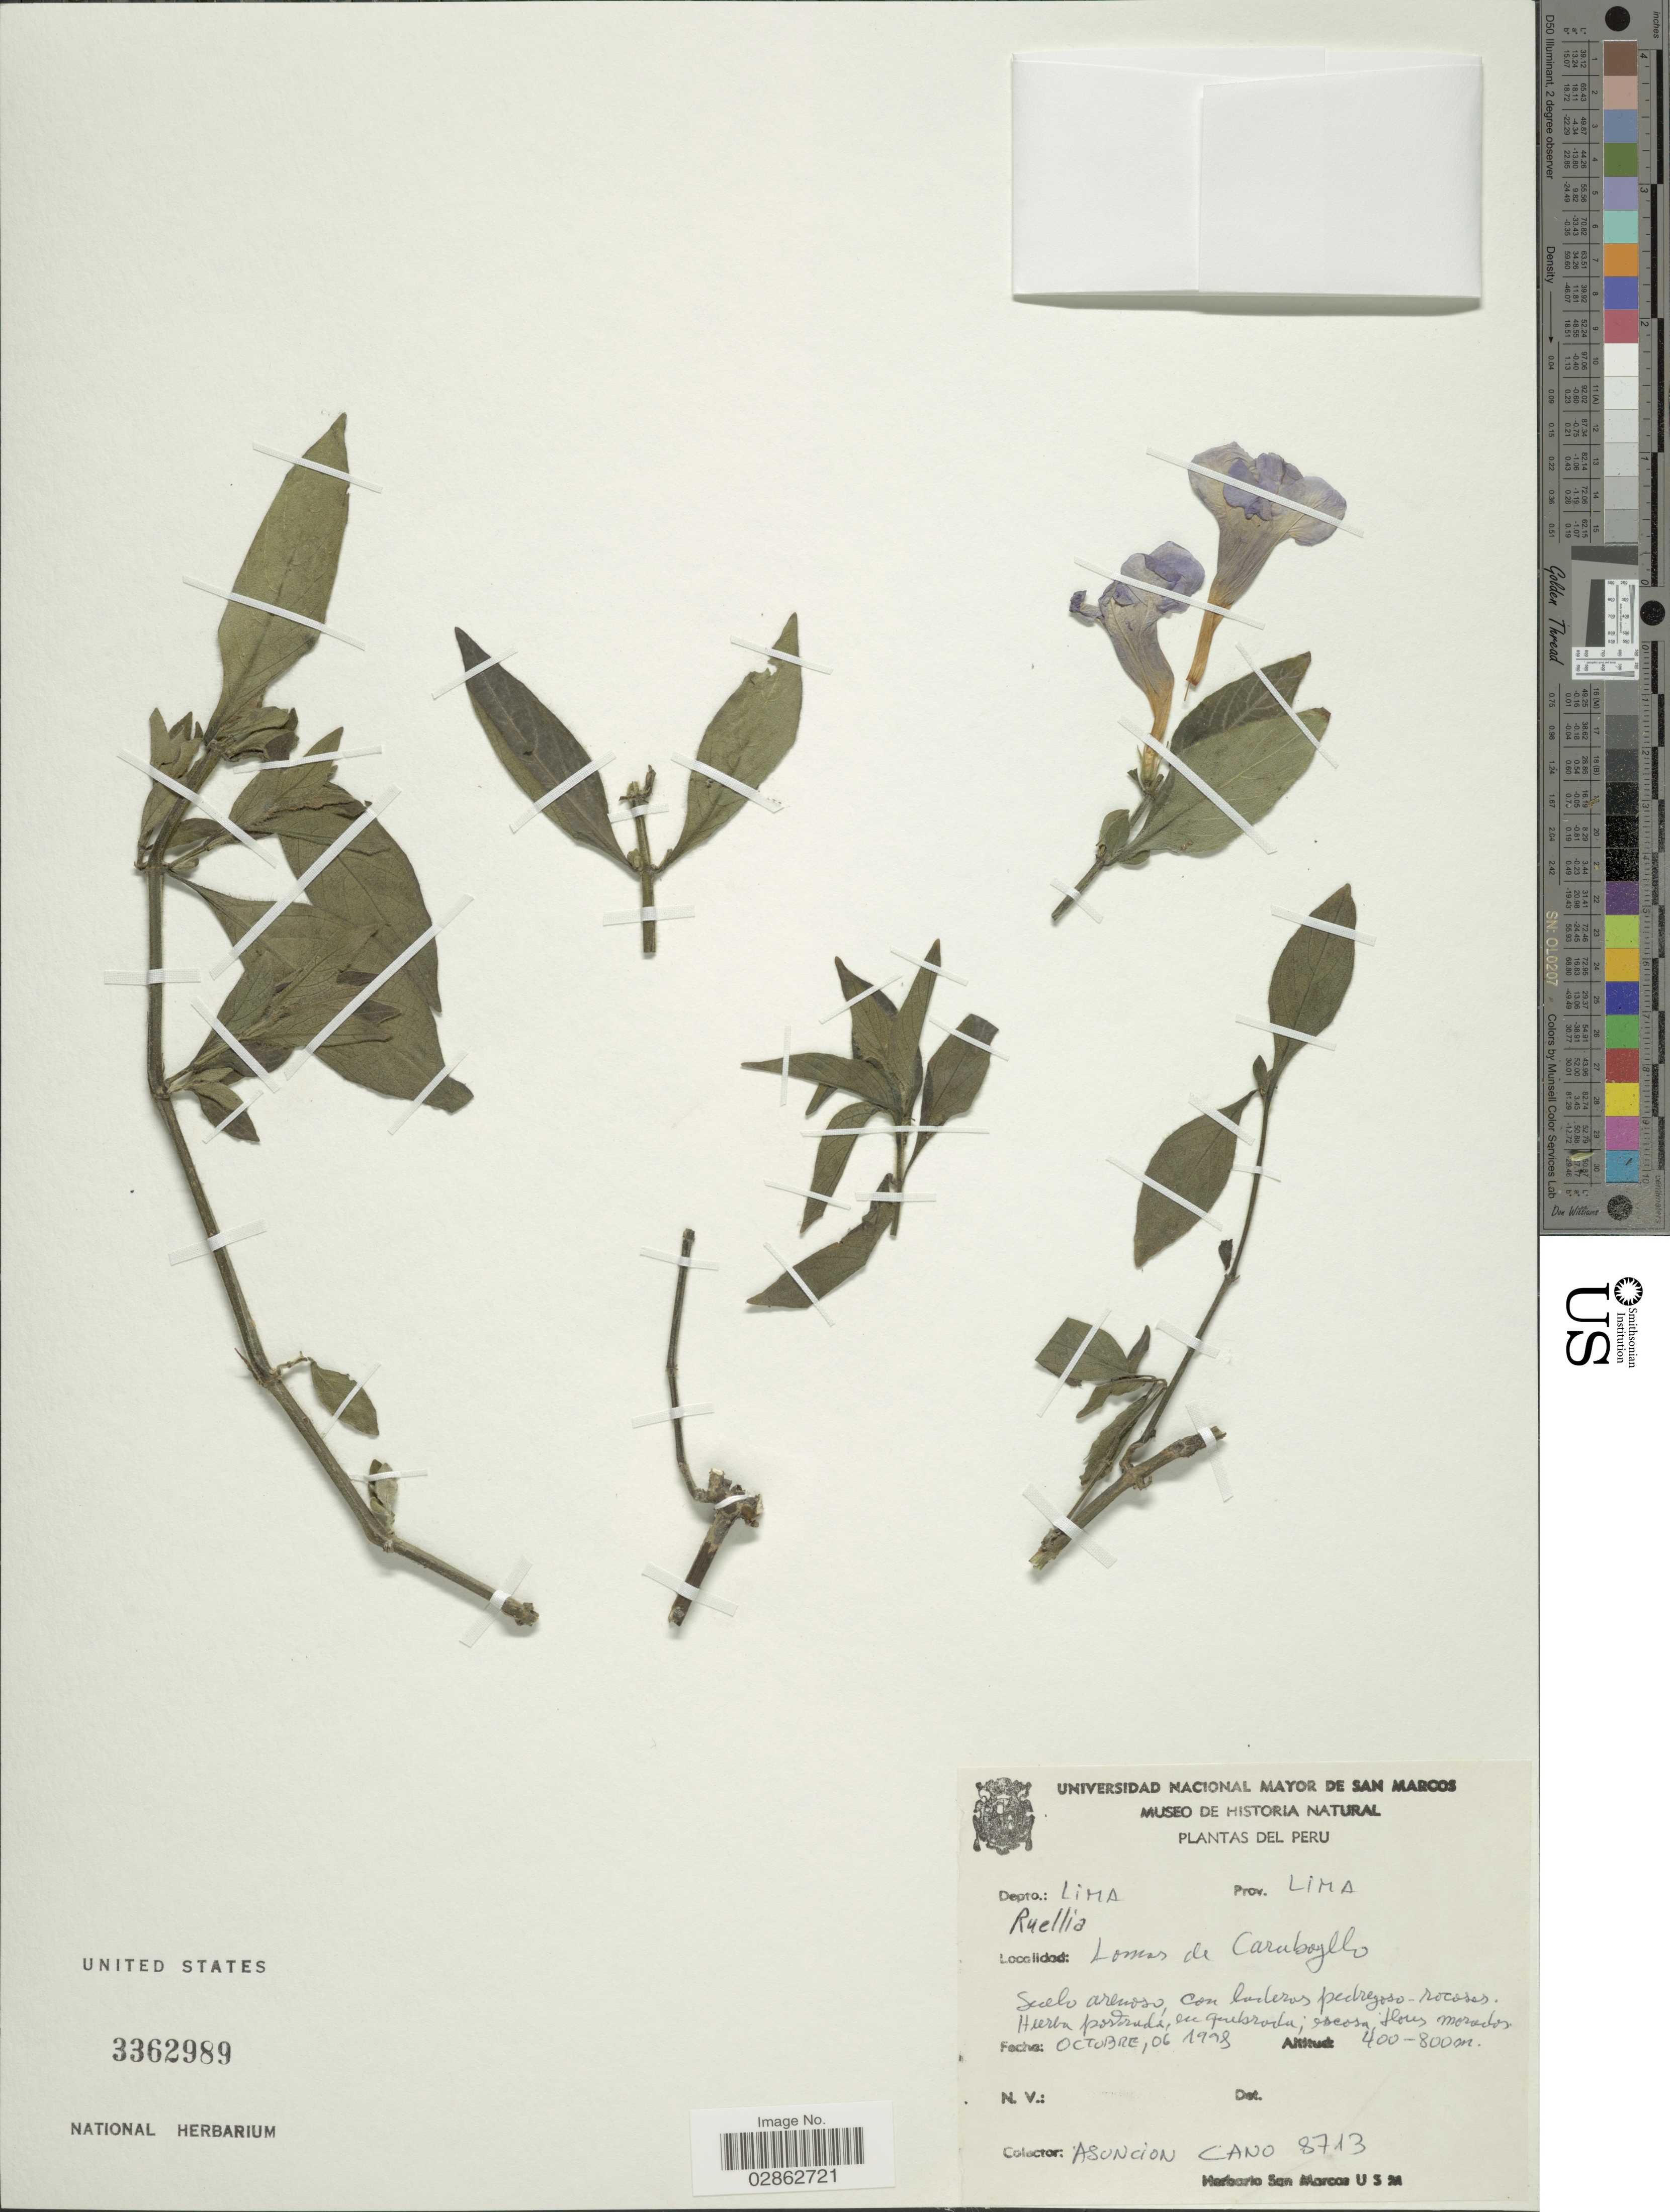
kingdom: Plantae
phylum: Tracheophyta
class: Magnoliopsida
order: Lamiales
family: Acanthaceae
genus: Ruellia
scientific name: Ruellia sp.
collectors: A. Cano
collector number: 8713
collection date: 1998-10-06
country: Peru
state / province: Lima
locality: prov. Lima. Lomas de Caruboyllo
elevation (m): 400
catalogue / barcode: US 3362989